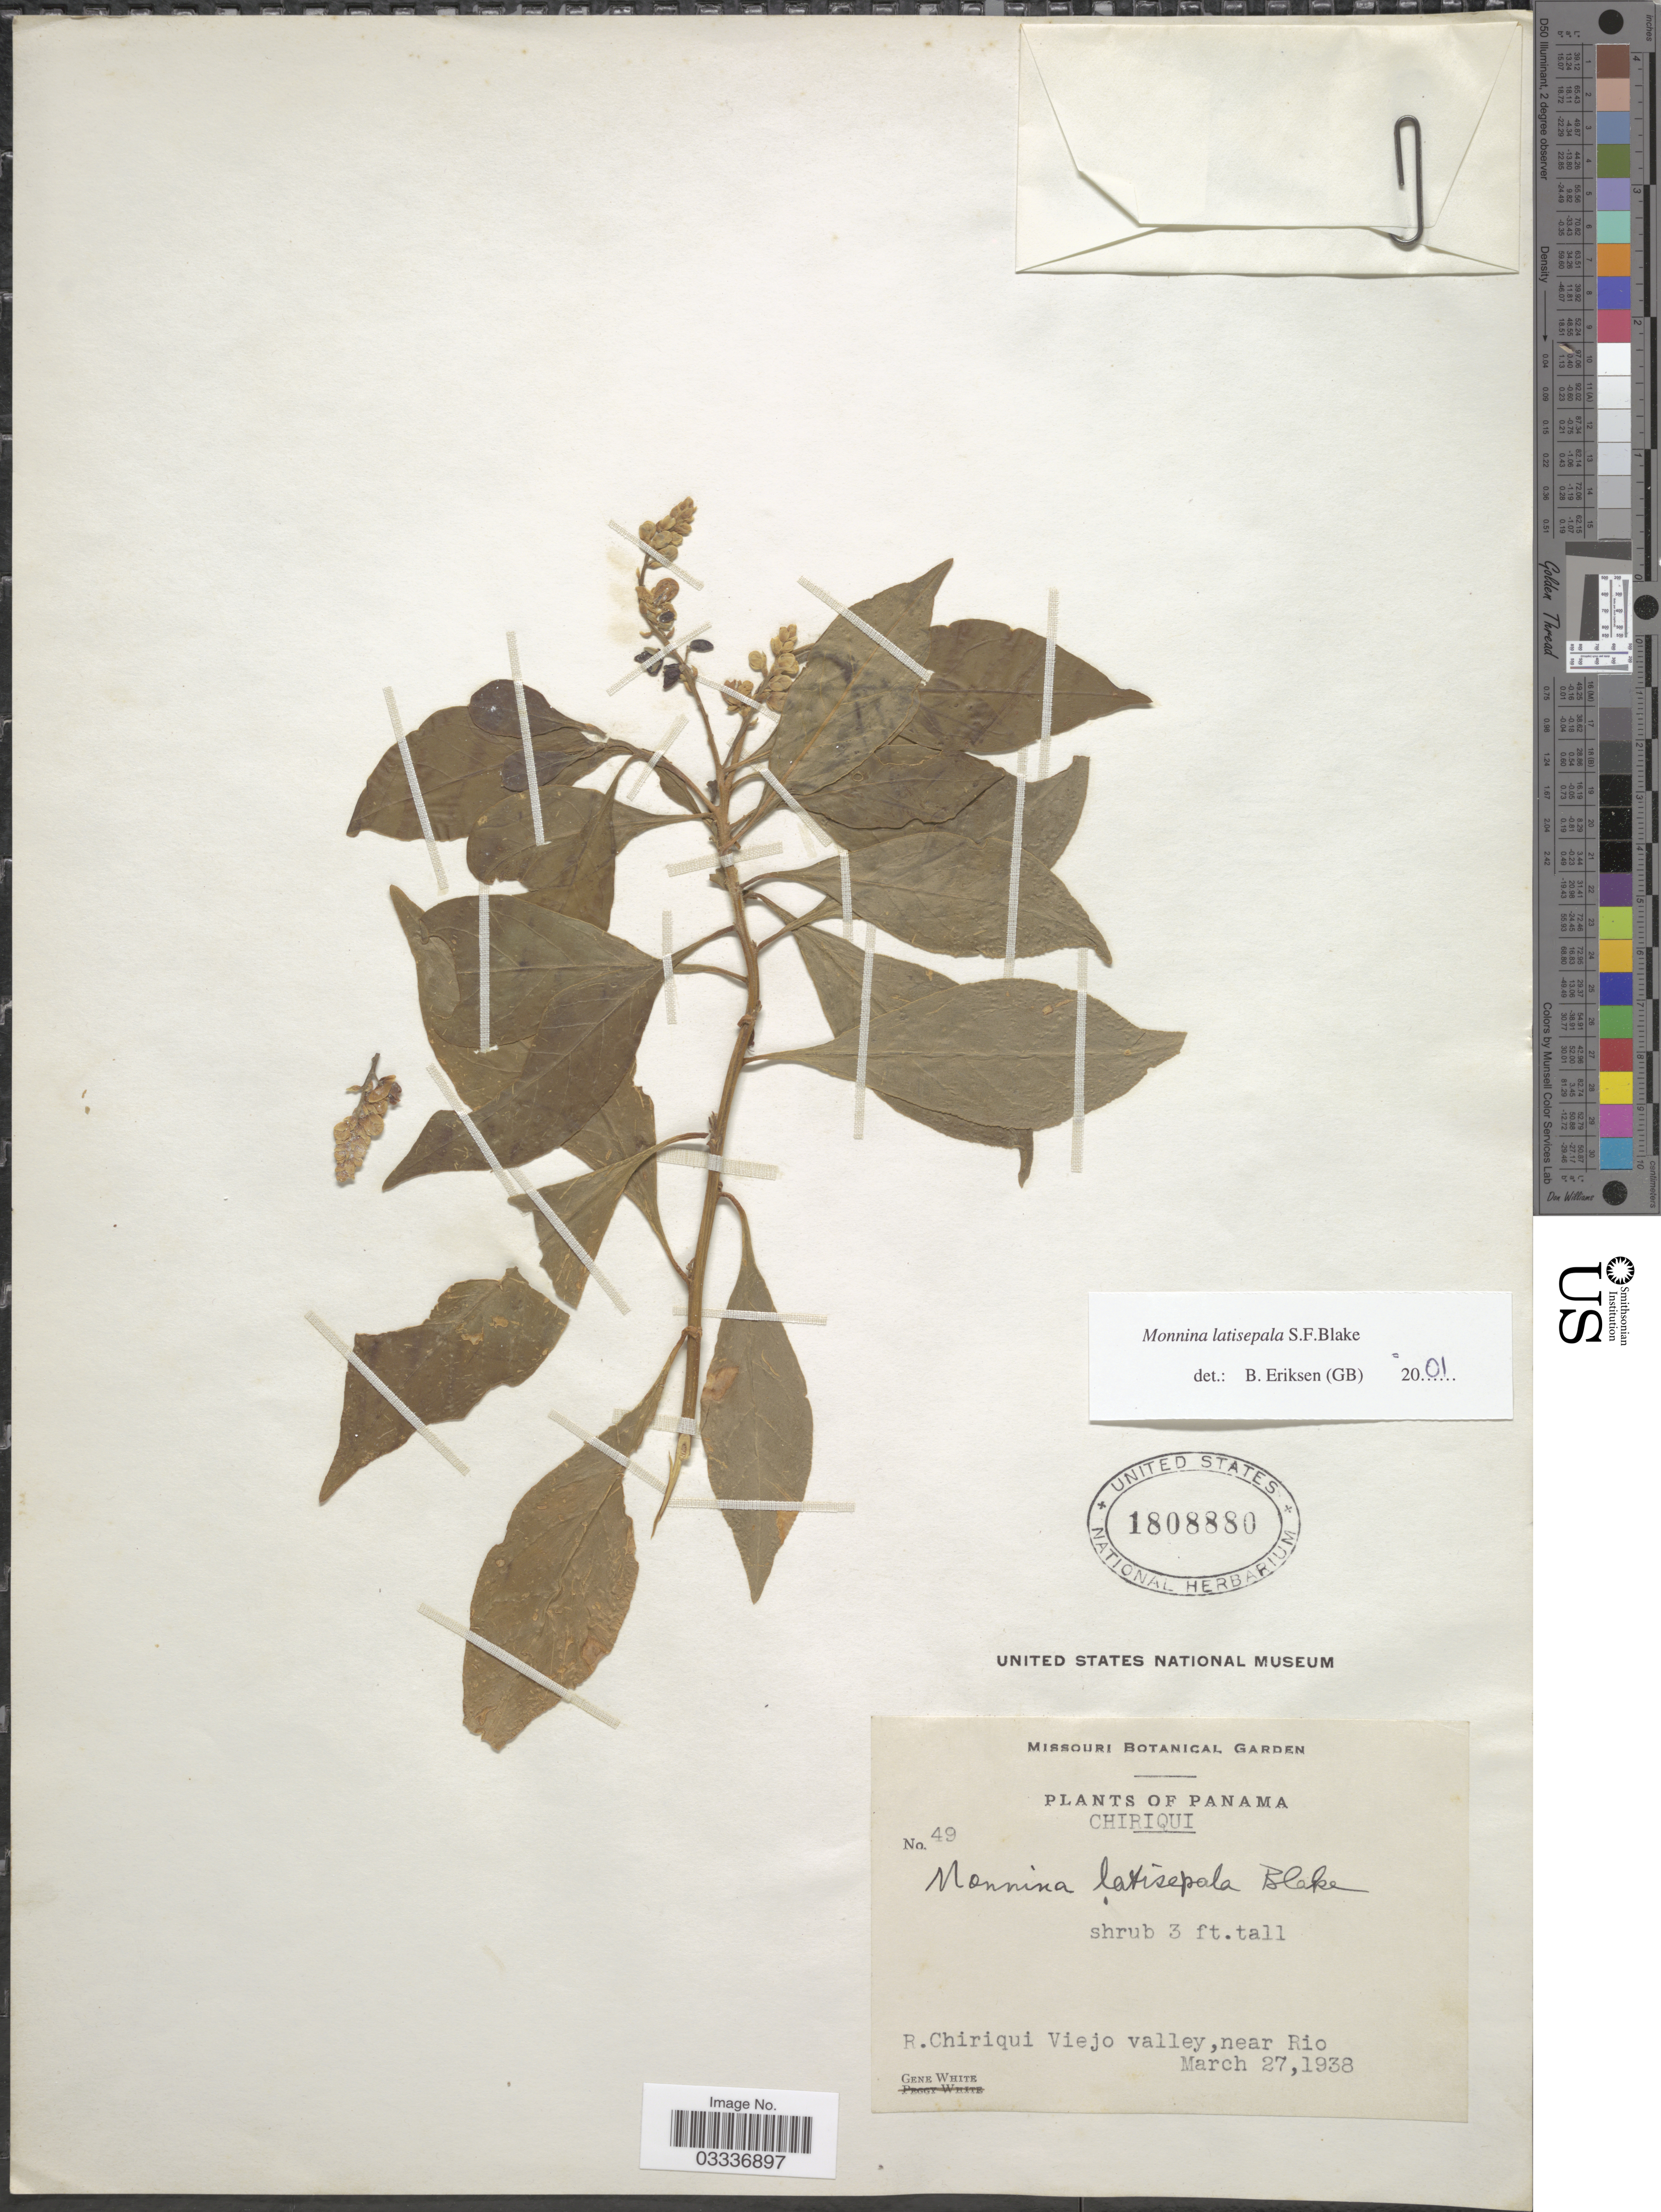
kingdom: Plantae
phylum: Tracheophyta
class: Magnoliopsida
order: Fabales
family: Polygalaceae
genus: Monnina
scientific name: Monnina latisepala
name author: S.F. Blake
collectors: G. White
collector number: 49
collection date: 1938-03-27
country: Panama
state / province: Chiriqui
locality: R. Chiriqui Viejo valley, near Rio.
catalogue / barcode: US 1808880